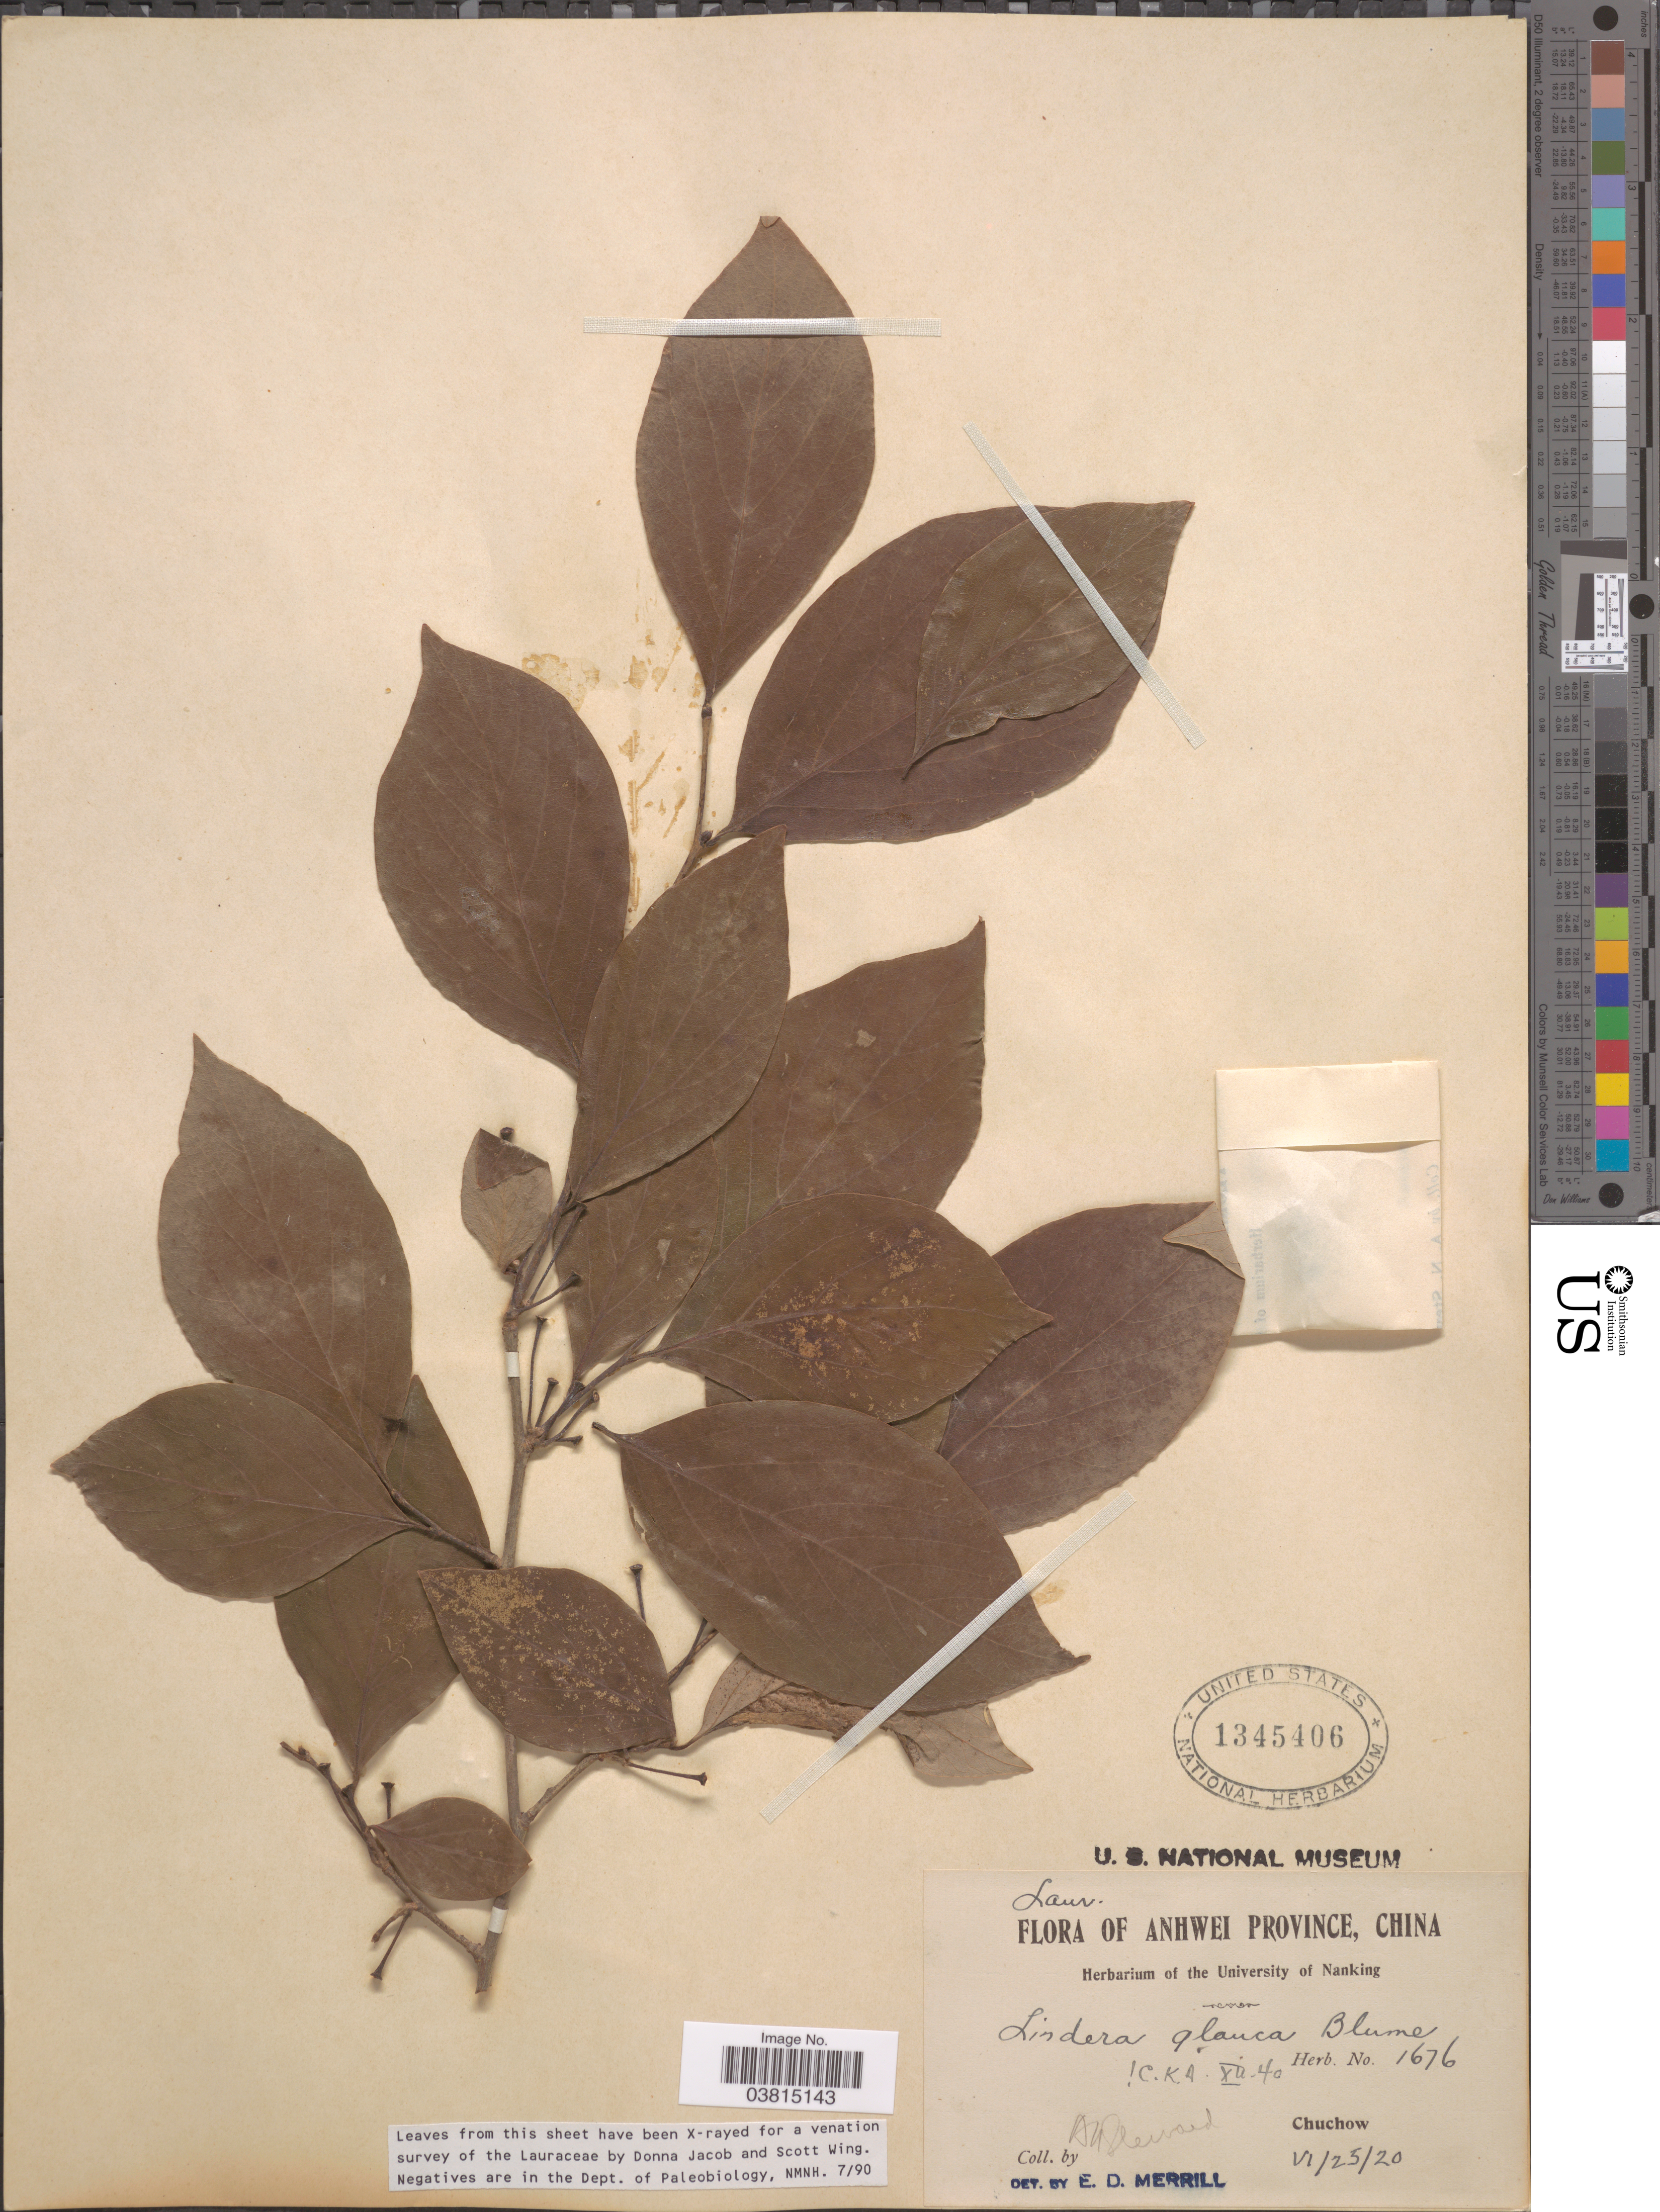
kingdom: Plantae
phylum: Tracheophyta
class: Magnoliopsida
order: Laurales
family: Lauraceae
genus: Lindera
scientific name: Lindera glauca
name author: (Siebold & Zucc.) Blume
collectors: A. N. Steward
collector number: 1676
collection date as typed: Transcribed d/m/y: 25/6/20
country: China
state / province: Anhui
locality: Anhwei Province. Chuchow.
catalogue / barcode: US 1345406